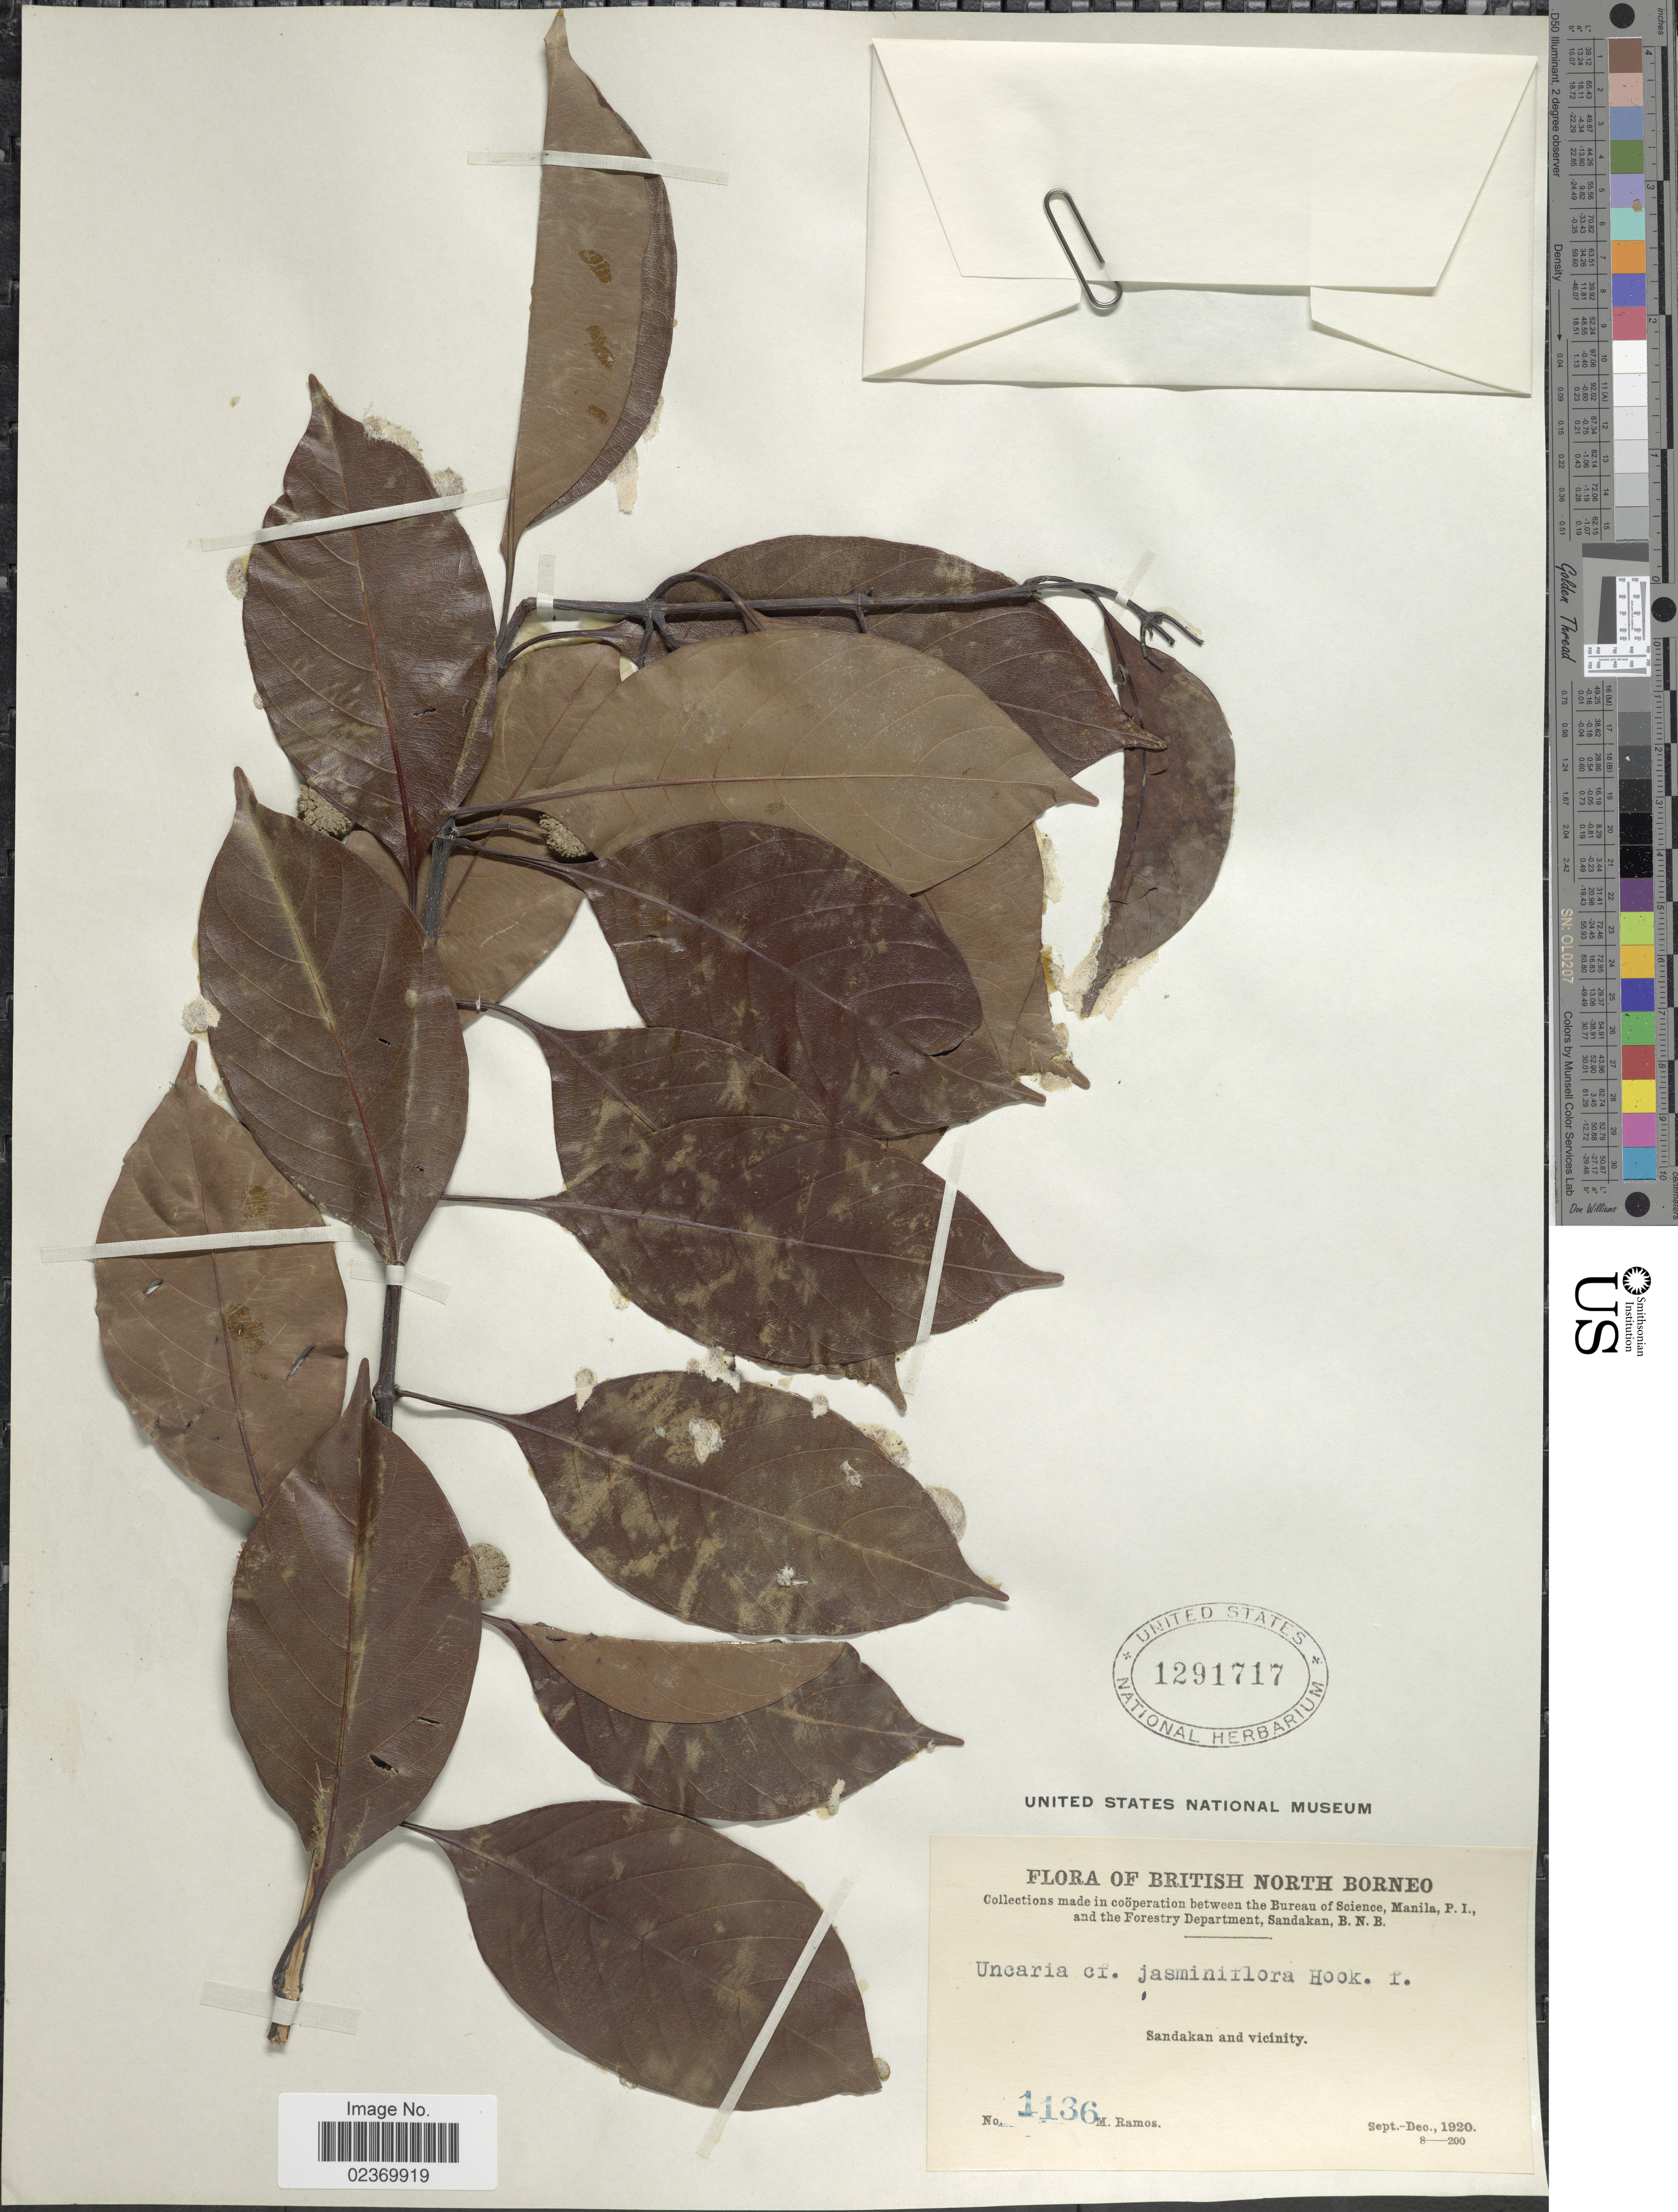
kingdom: Plantae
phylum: Tracheophyta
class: Magnoliopsida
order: Gentianales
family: Rubiaceae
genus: Uncaria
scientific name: Uncaria jasminiflora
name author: Hook. f.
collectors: M. Ramos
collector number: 1136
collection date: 1920-09/1920-12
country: Malaysia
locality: British North Borneo, Sandakan and vicinity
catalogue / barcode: US 1291717